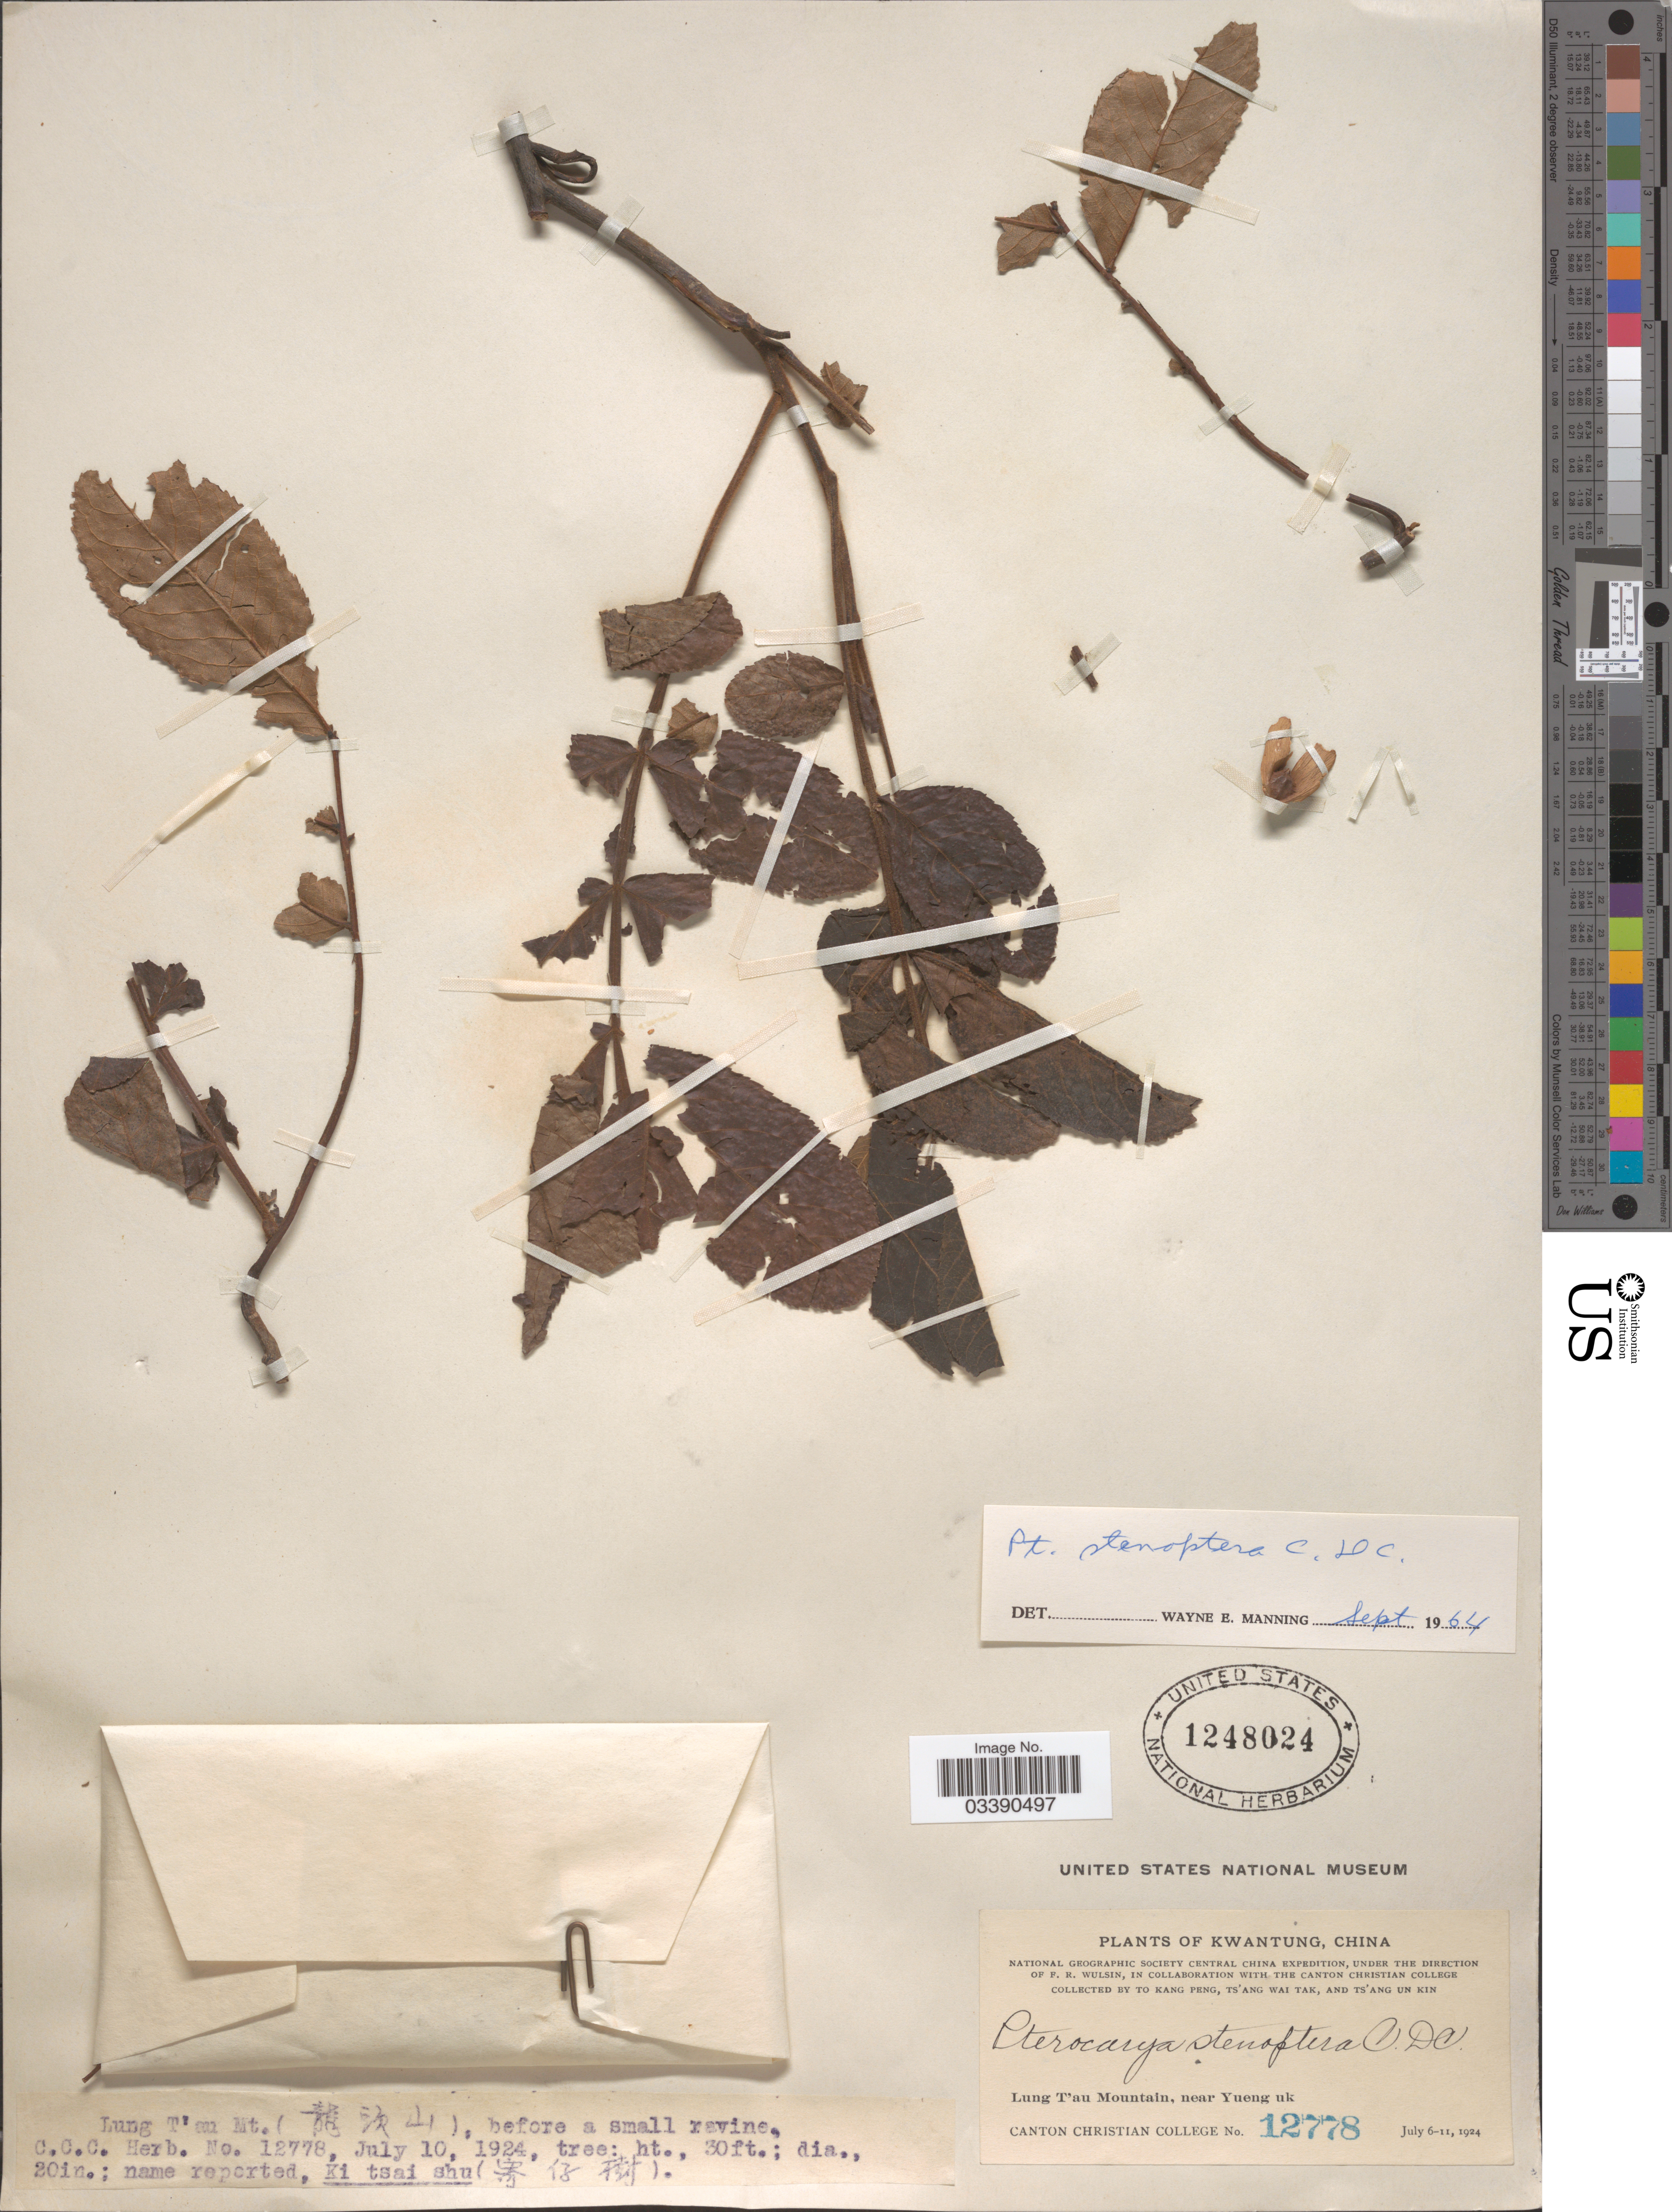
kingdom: Plantae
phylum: Tracheophyta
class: Magnoliopsida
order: Fagales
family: Juglandaceae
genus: Pterocarya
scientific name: Pterocarya stenoptera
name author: C. DC.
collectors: To Kang P'eng, W. T. Tsang & Ts' Ang Un Kin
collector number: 12778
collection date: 1924-07-10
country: China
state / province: Guangdong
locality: Kwangtung. Lung T'au Mountain, near Yueng uk.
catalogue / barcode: US 1248024